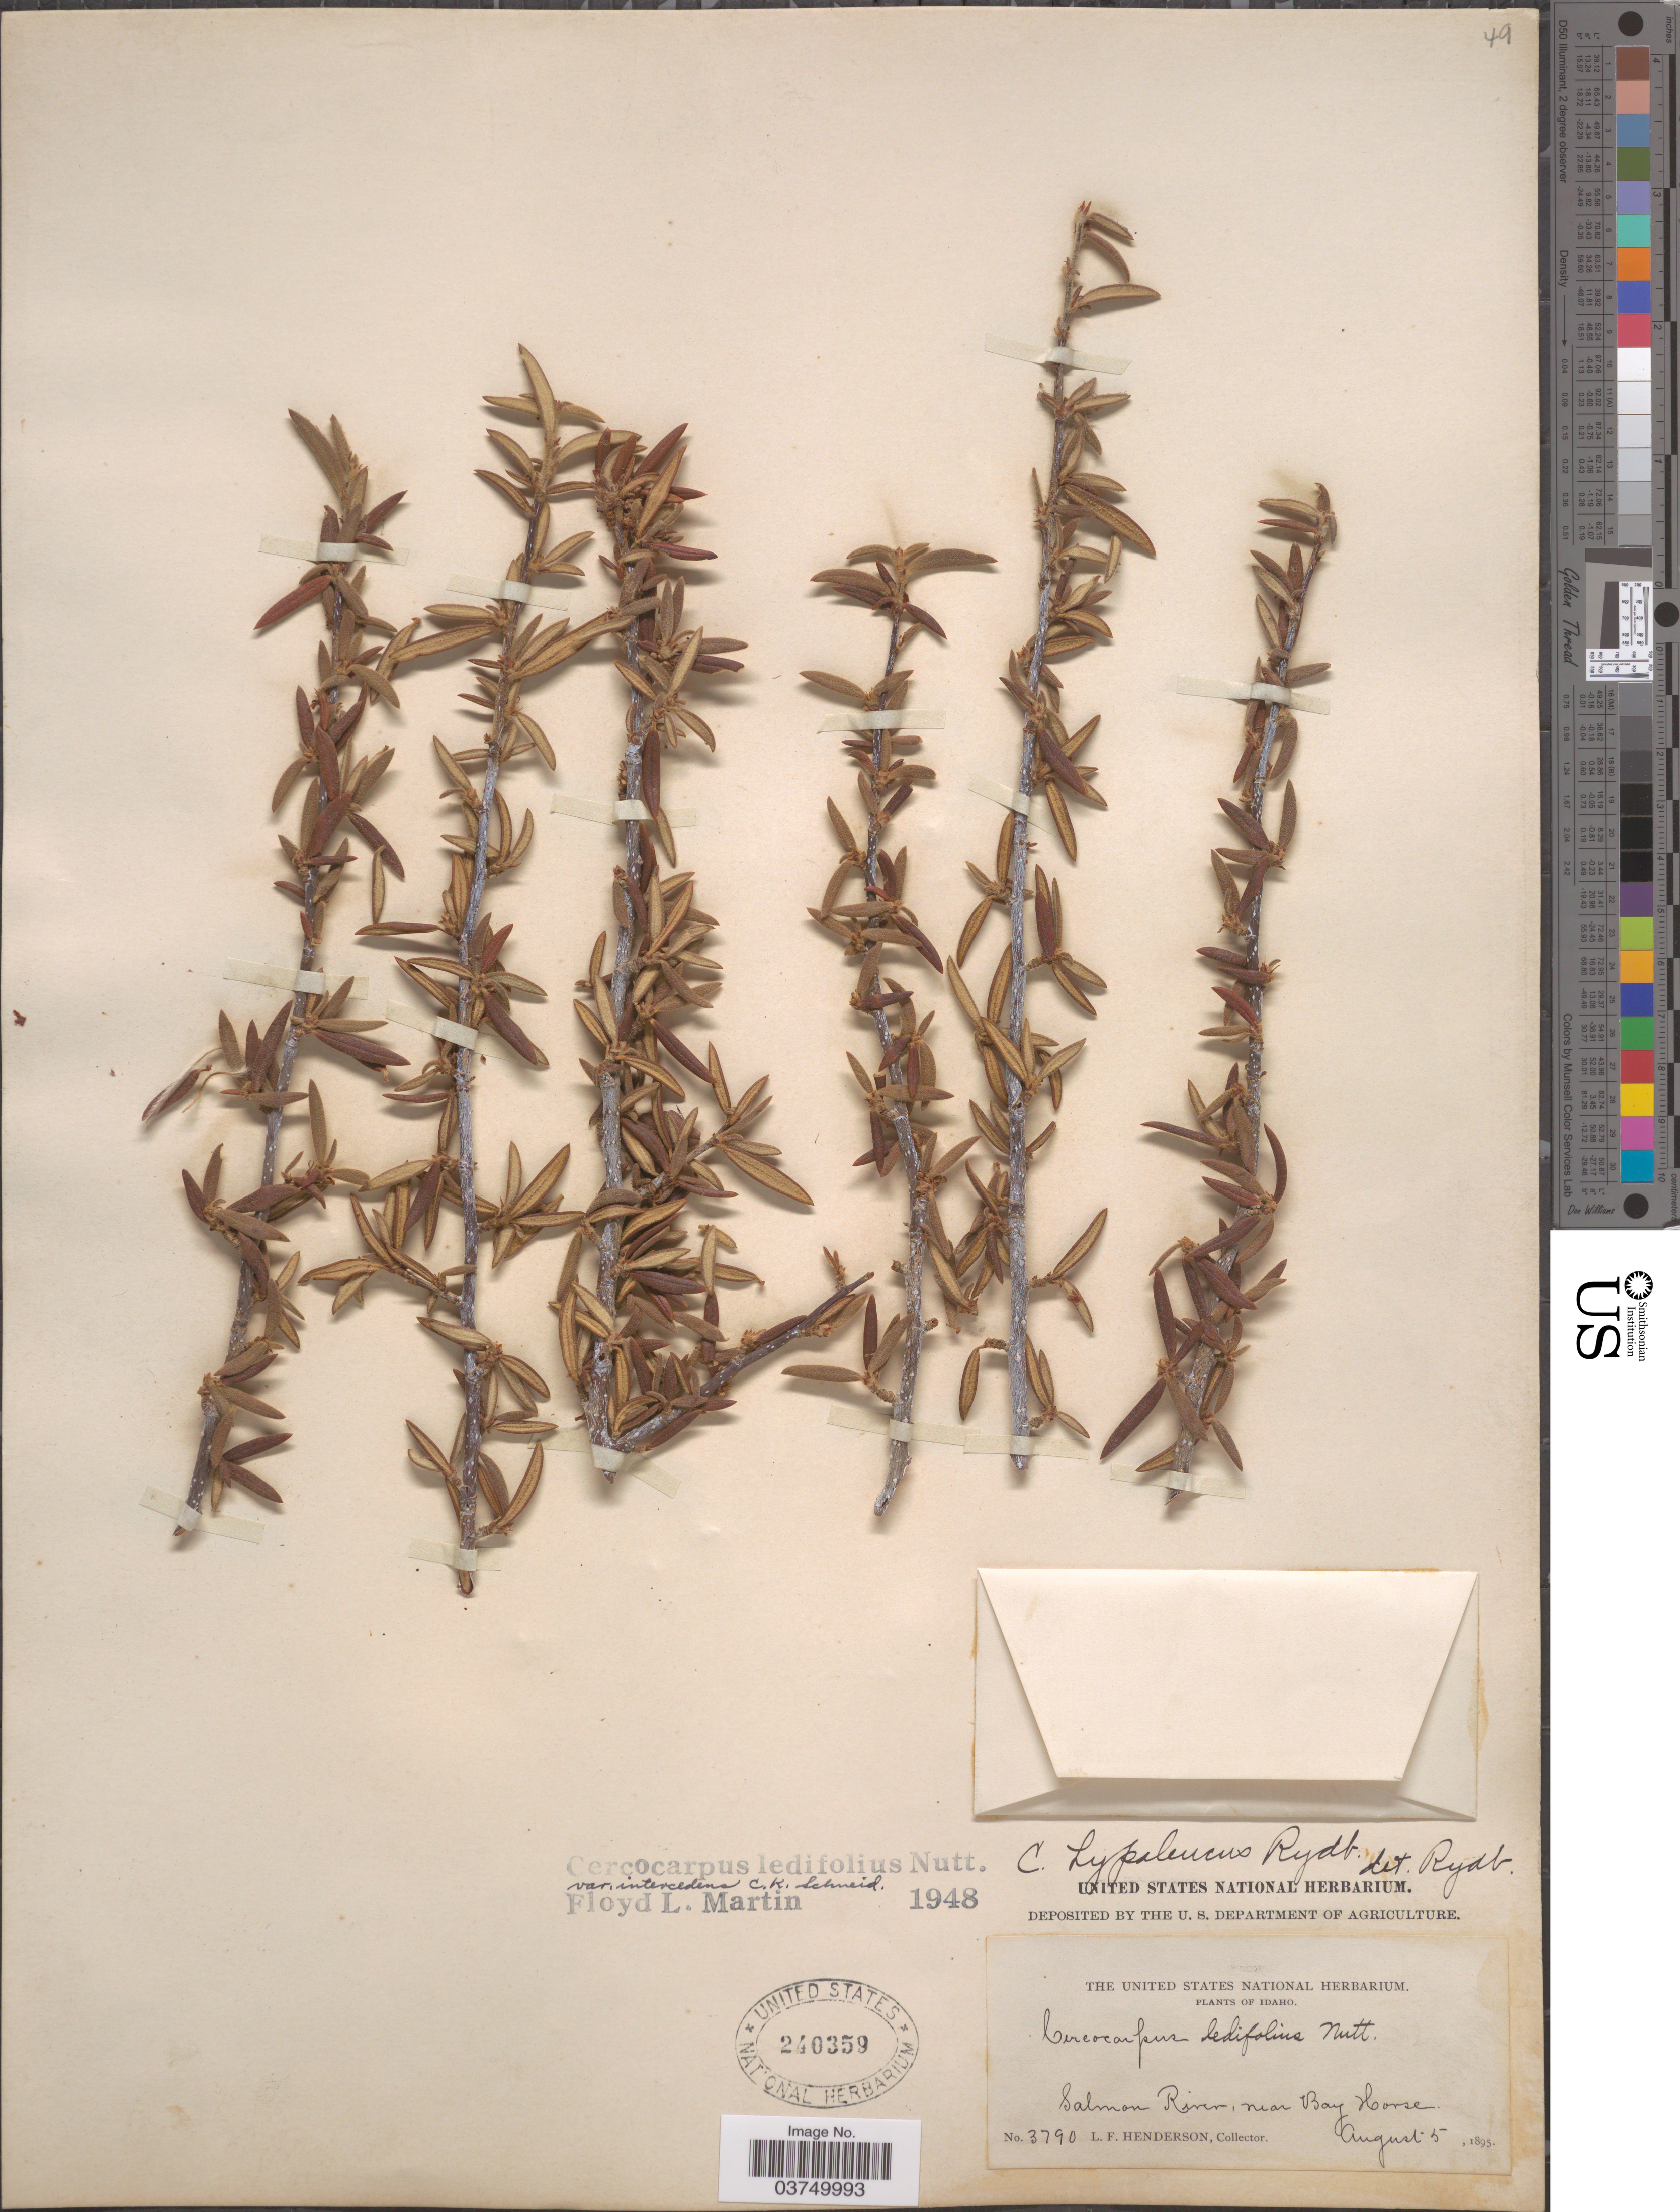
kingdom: Plantae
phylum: Tracheophyta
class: Magnoliopsida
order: Rosales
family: Rosaceae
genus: Cercocarpus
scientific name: Cercocarpus ledifolius var. intercedens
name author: C.K. Schneid.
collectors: L. Henderson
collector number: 3790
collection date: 1895-08-05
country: United States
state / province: Idaho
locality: Salmon River, near Bay Horse.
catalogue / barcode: US 240359